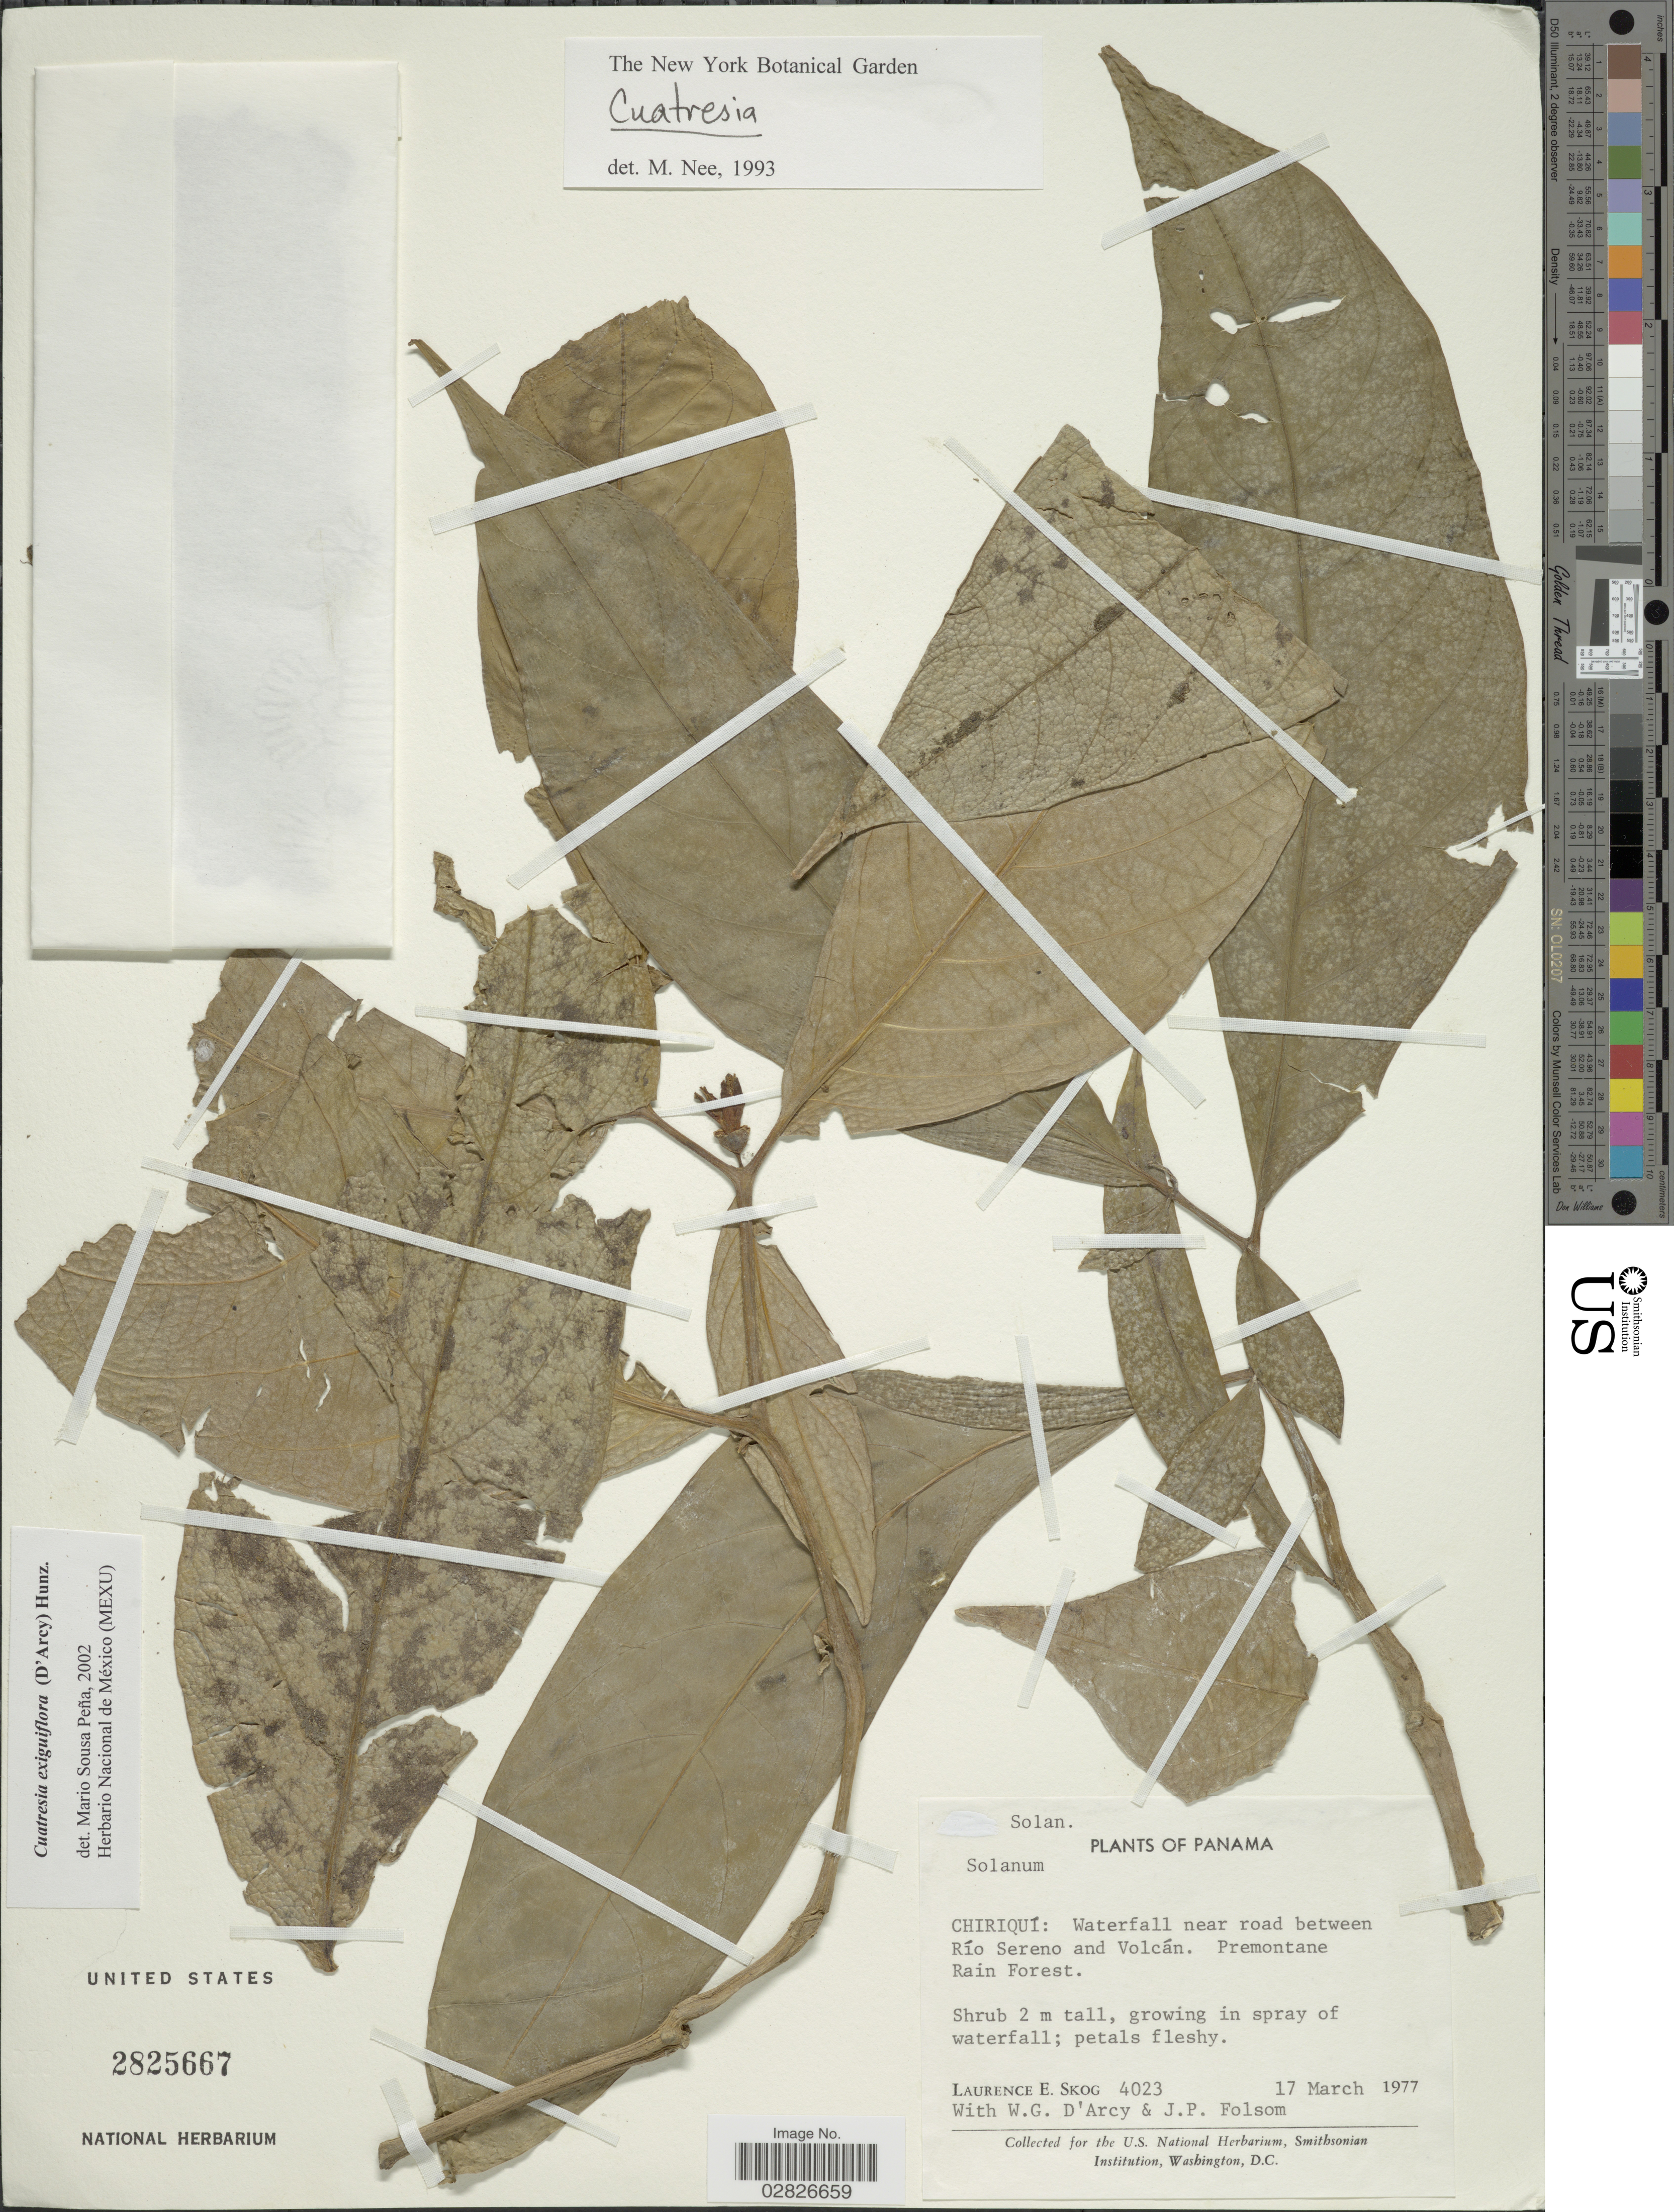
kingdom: Plantae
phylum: Tracheophyta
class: Magnoliopsida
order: Solanales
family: Solanaceae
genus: Cuatresia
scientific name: Cuatresia exiguiflora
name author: (D'Arcy) Hunz.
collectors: L. E. Skog, W. G. D'Arcy & J. P. Folsom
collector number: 4023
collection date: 1977-03-17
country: Panama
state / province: Chiriqui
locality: Waterfall near road between Río Sereno and Volcán.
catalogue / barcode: US 2825667